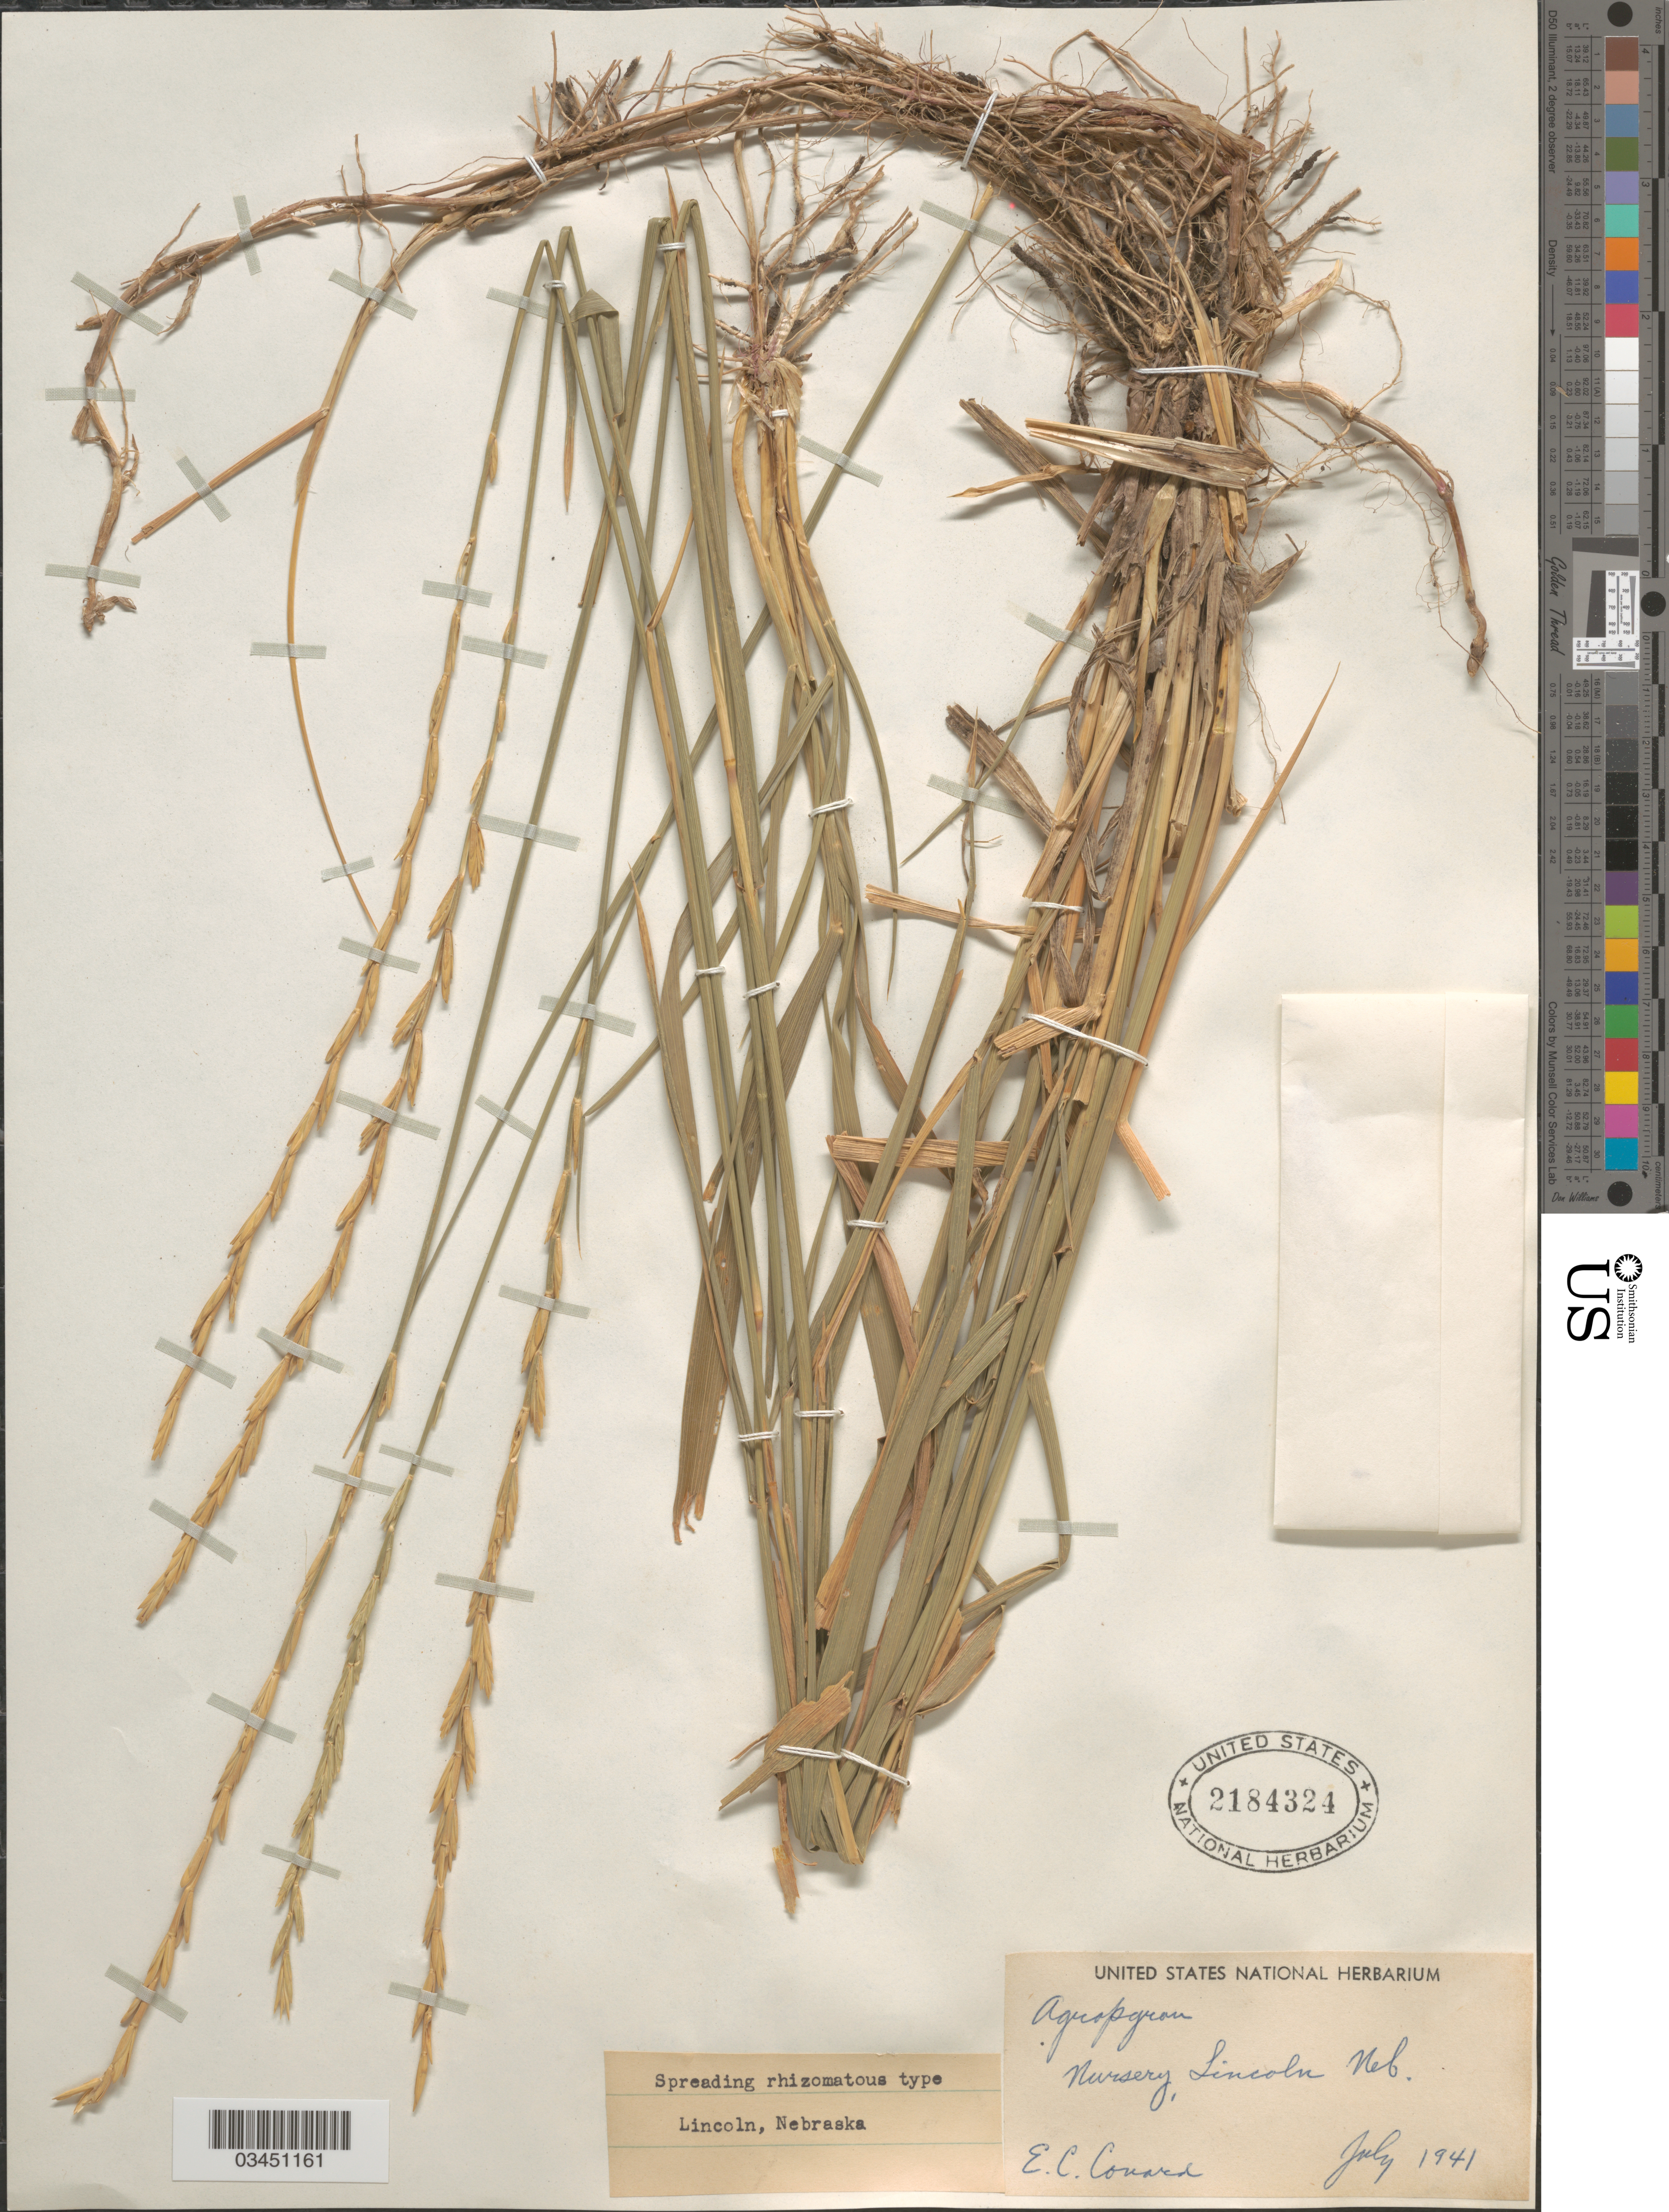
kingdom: Plantae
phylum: Tracheophyta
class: Liliopsida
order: Poales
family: Poaceae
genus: Elymus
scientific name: Elymus sp.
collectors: E. Conard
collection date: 1941-07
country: United States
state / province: Nebraska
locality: Nursery, Lincoln.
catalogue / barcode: US 2184324